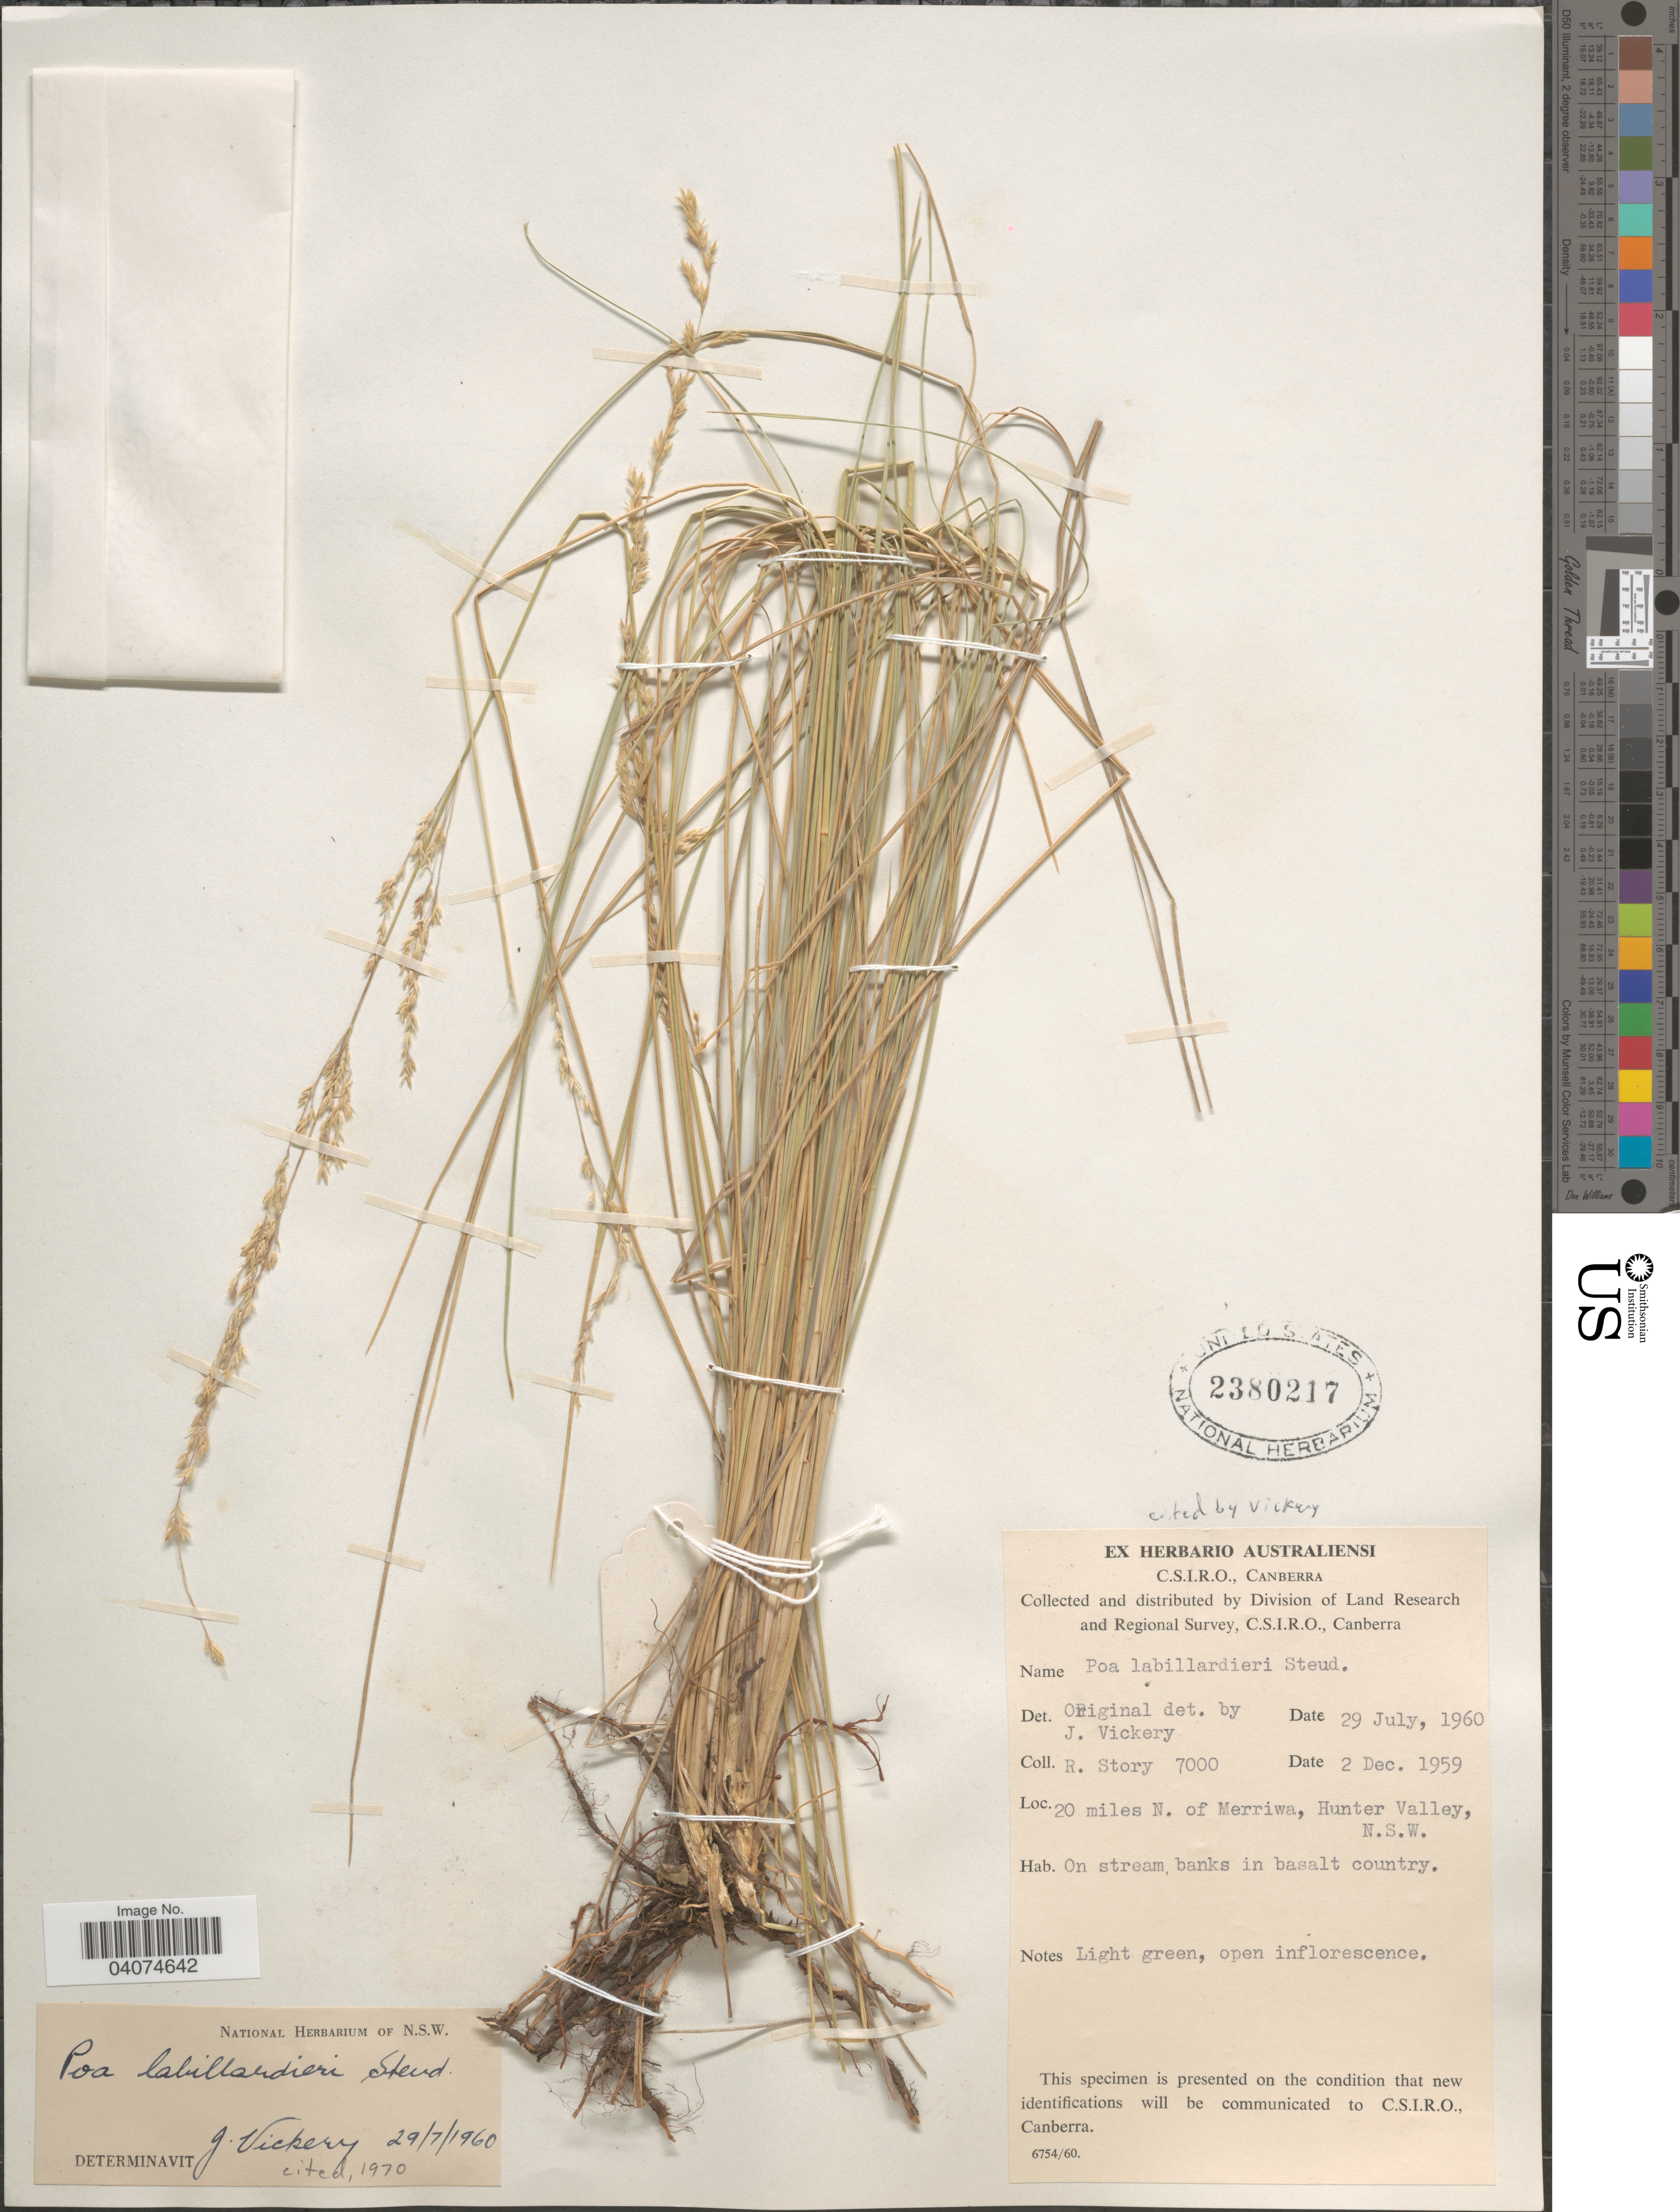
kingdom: Plantae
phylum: Tracheophyta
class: Liliopsida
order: Poales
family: Poaceae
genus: Poa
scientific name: Poa labillardierei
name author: Steud.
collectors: R. Story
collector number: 7000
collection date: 1959-12-02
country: Australia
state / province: New South Wales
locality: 20 miles N. of Merriwa, Hunter Valley.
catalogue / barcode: US 2380217